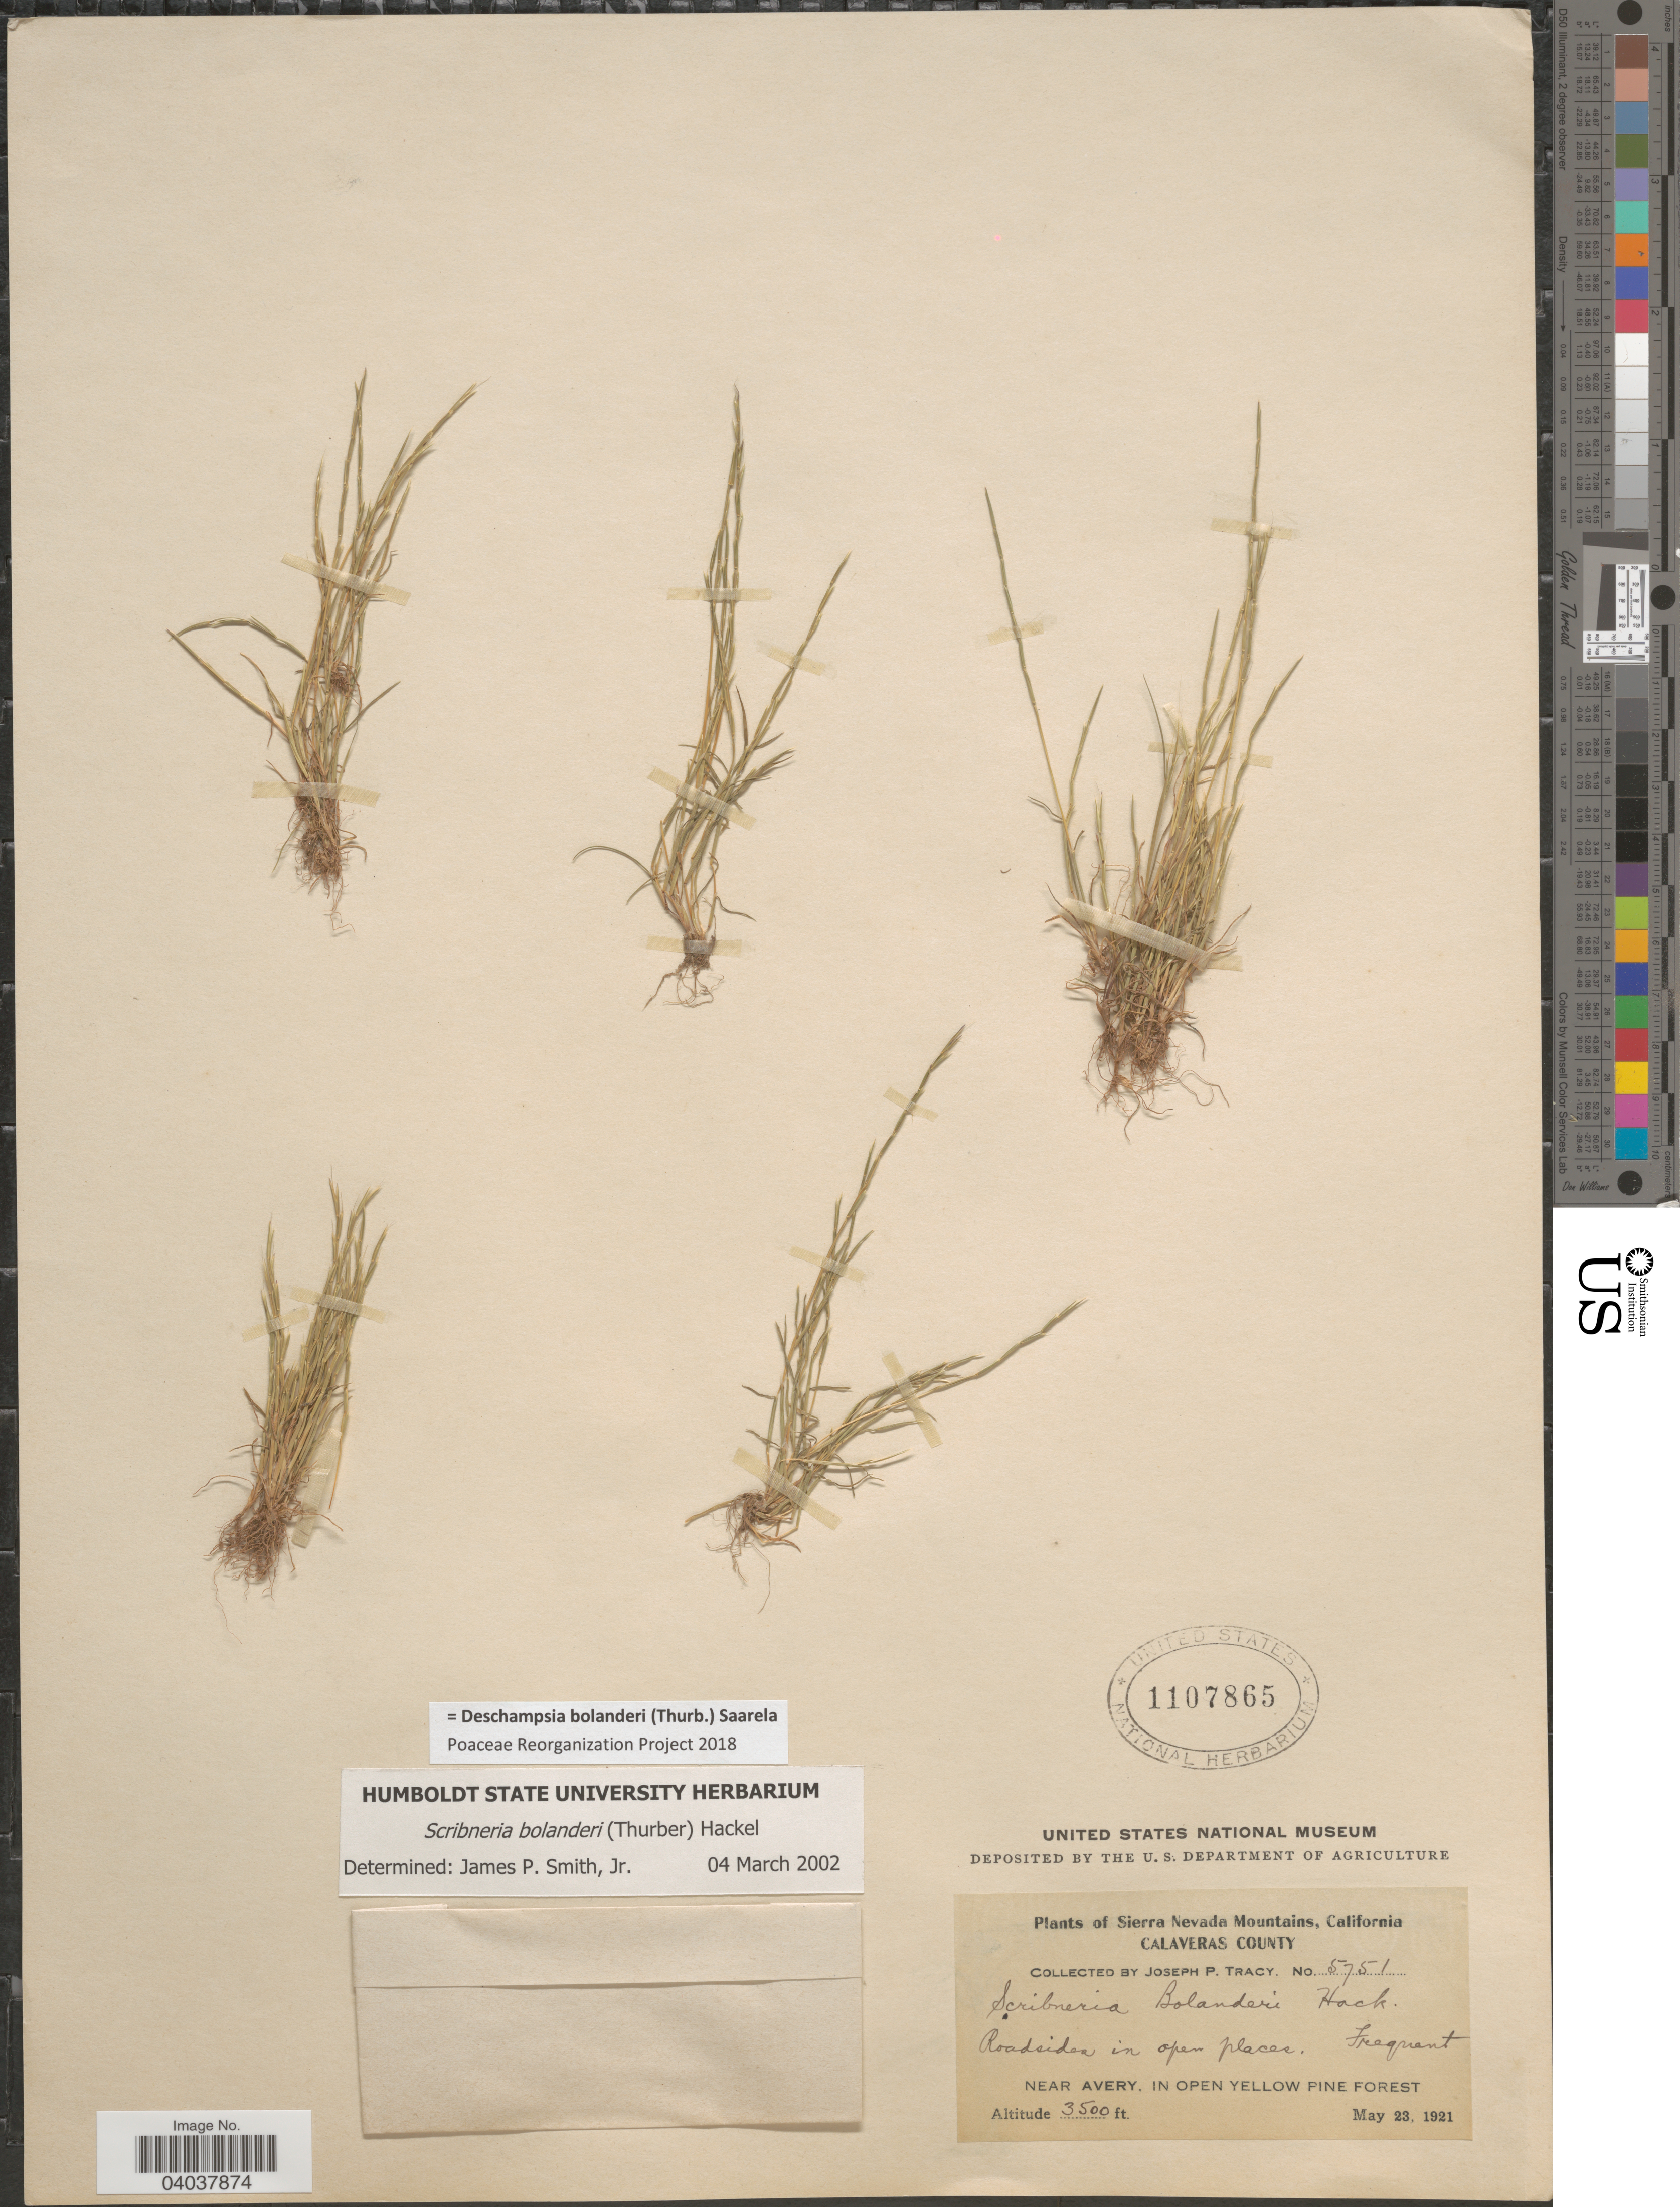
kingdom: Plantae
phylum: Tracheophyta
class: Liliopsida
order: Poales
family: Poaceae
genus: Deschampsia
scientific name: Deschampsia bolanderi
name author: (Thurb.) Saarela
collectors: J. Tracy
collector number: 5751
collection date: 1921-05-23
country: United States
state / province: California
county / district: Calaveras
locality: Sierra Nevada Mountains. Calaveras County. Near Avery, in open Yellow Pine Forest.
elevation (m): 1067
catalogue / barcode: US 1107865